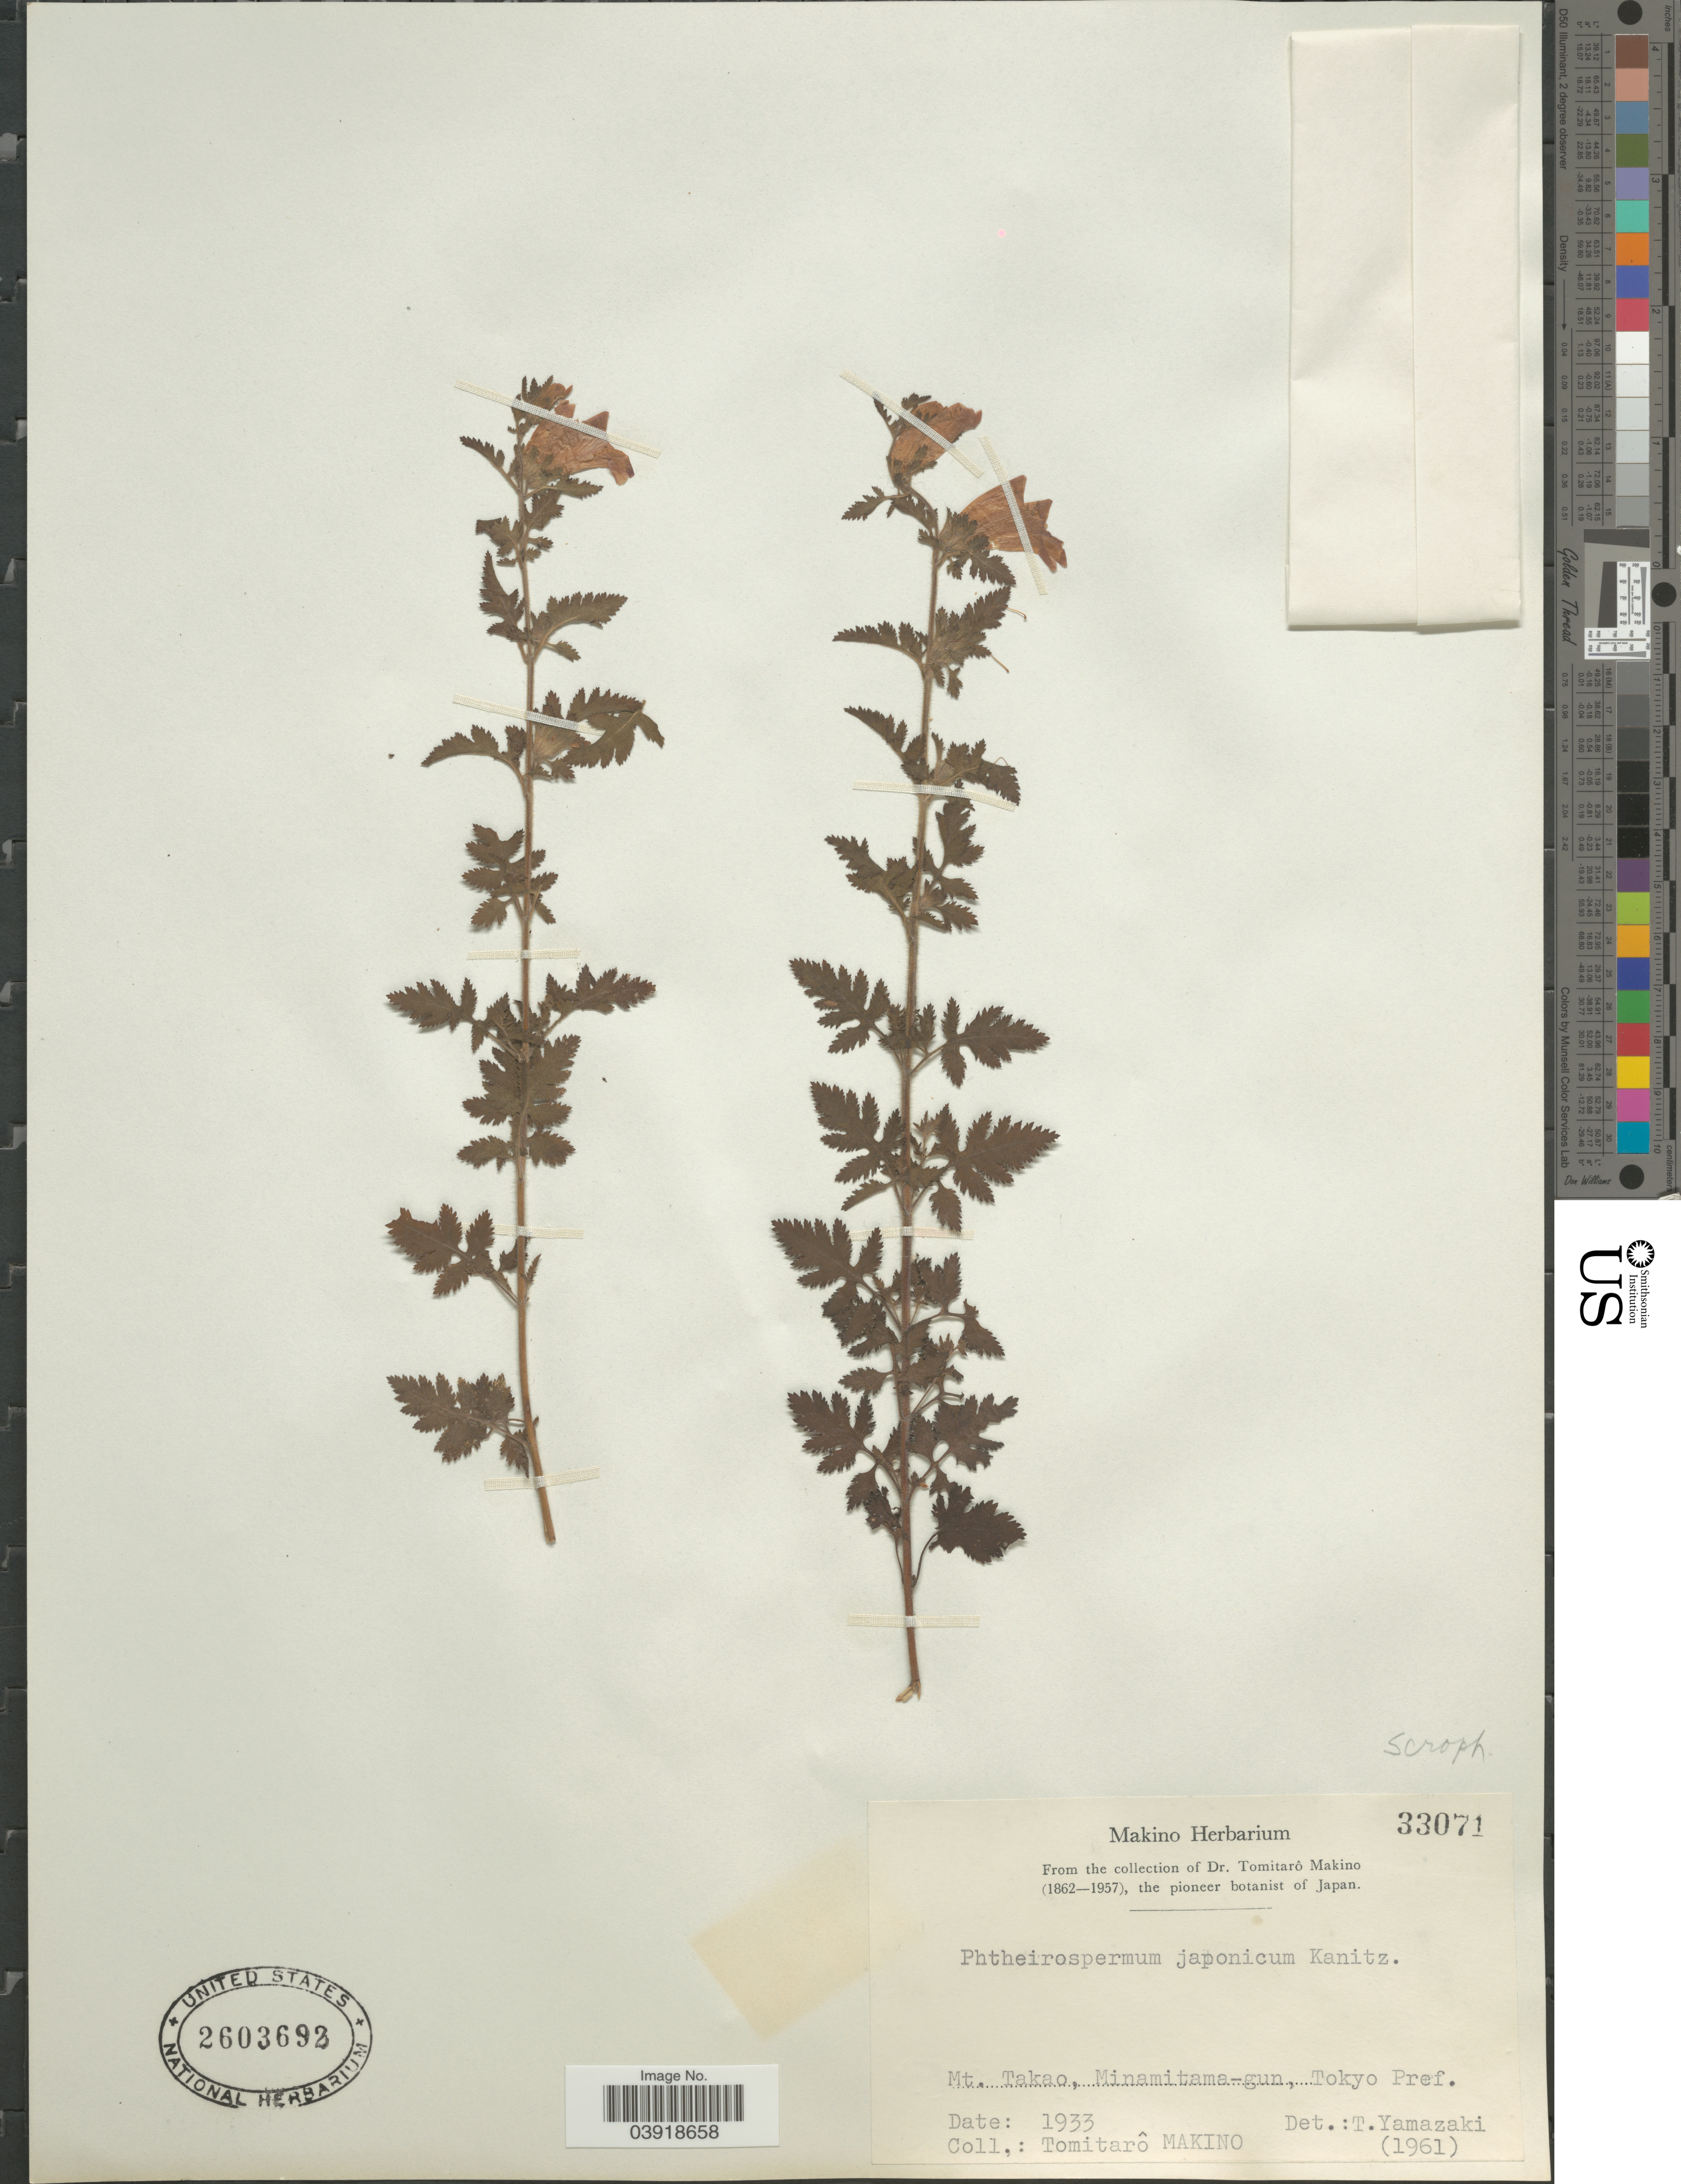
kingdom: Plantae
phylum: Tracheophyta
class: Magnoliopsida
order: Lamiales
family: Orobanchaceae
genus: Phtheirospermum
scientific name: Phtheirospermum japonicum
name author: (Thunb.) Kanitz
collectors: T. Makino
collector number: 33071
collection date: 1933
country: Japan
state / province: Tokyo, Federal City of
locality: Mt. Takao, Minamitama-gun, Tokyo Pref.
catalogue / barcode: US 2603692